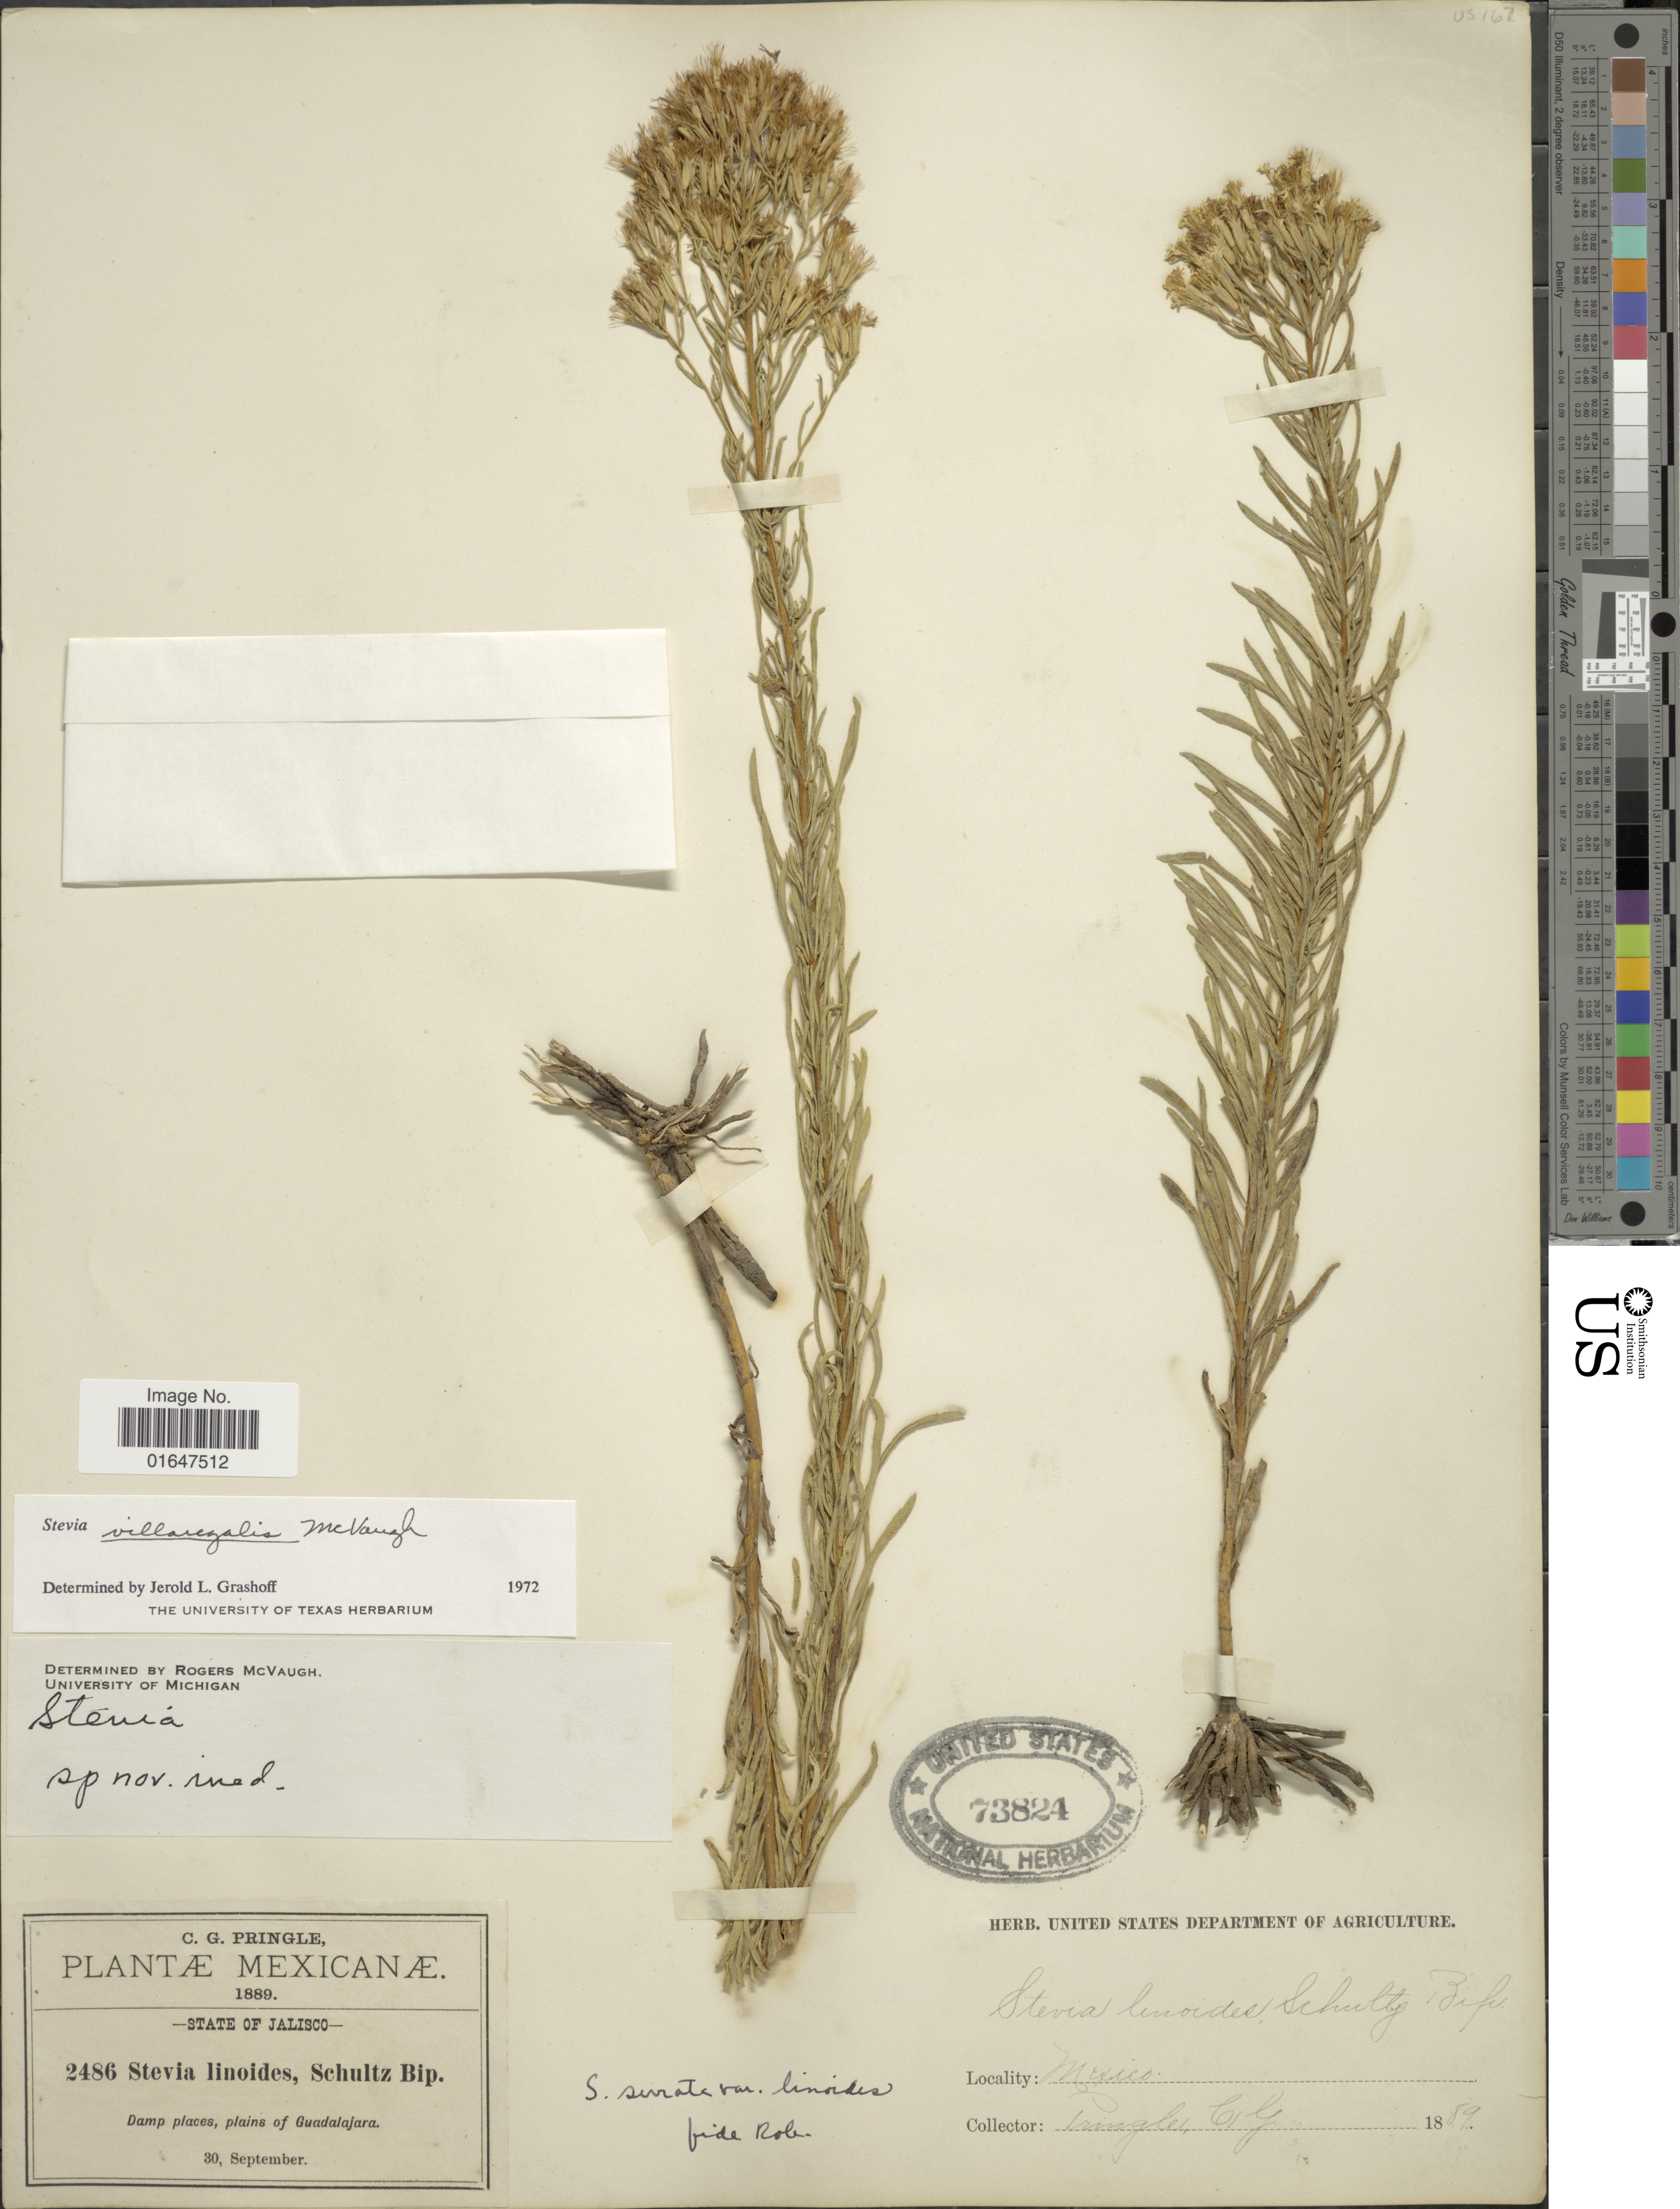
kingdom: Plantae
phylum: Tracheophyta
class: Magnoliopsida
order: Asterales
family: Asteraceae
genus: Stevia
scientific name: Stevia villaregalis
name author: McVaugh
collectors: C. G. Pringle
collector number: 2486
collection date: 1889-09-30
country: Mexico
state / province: Jalisco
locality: Mexicanae, plains of Guadalajara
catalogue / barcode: US 73824